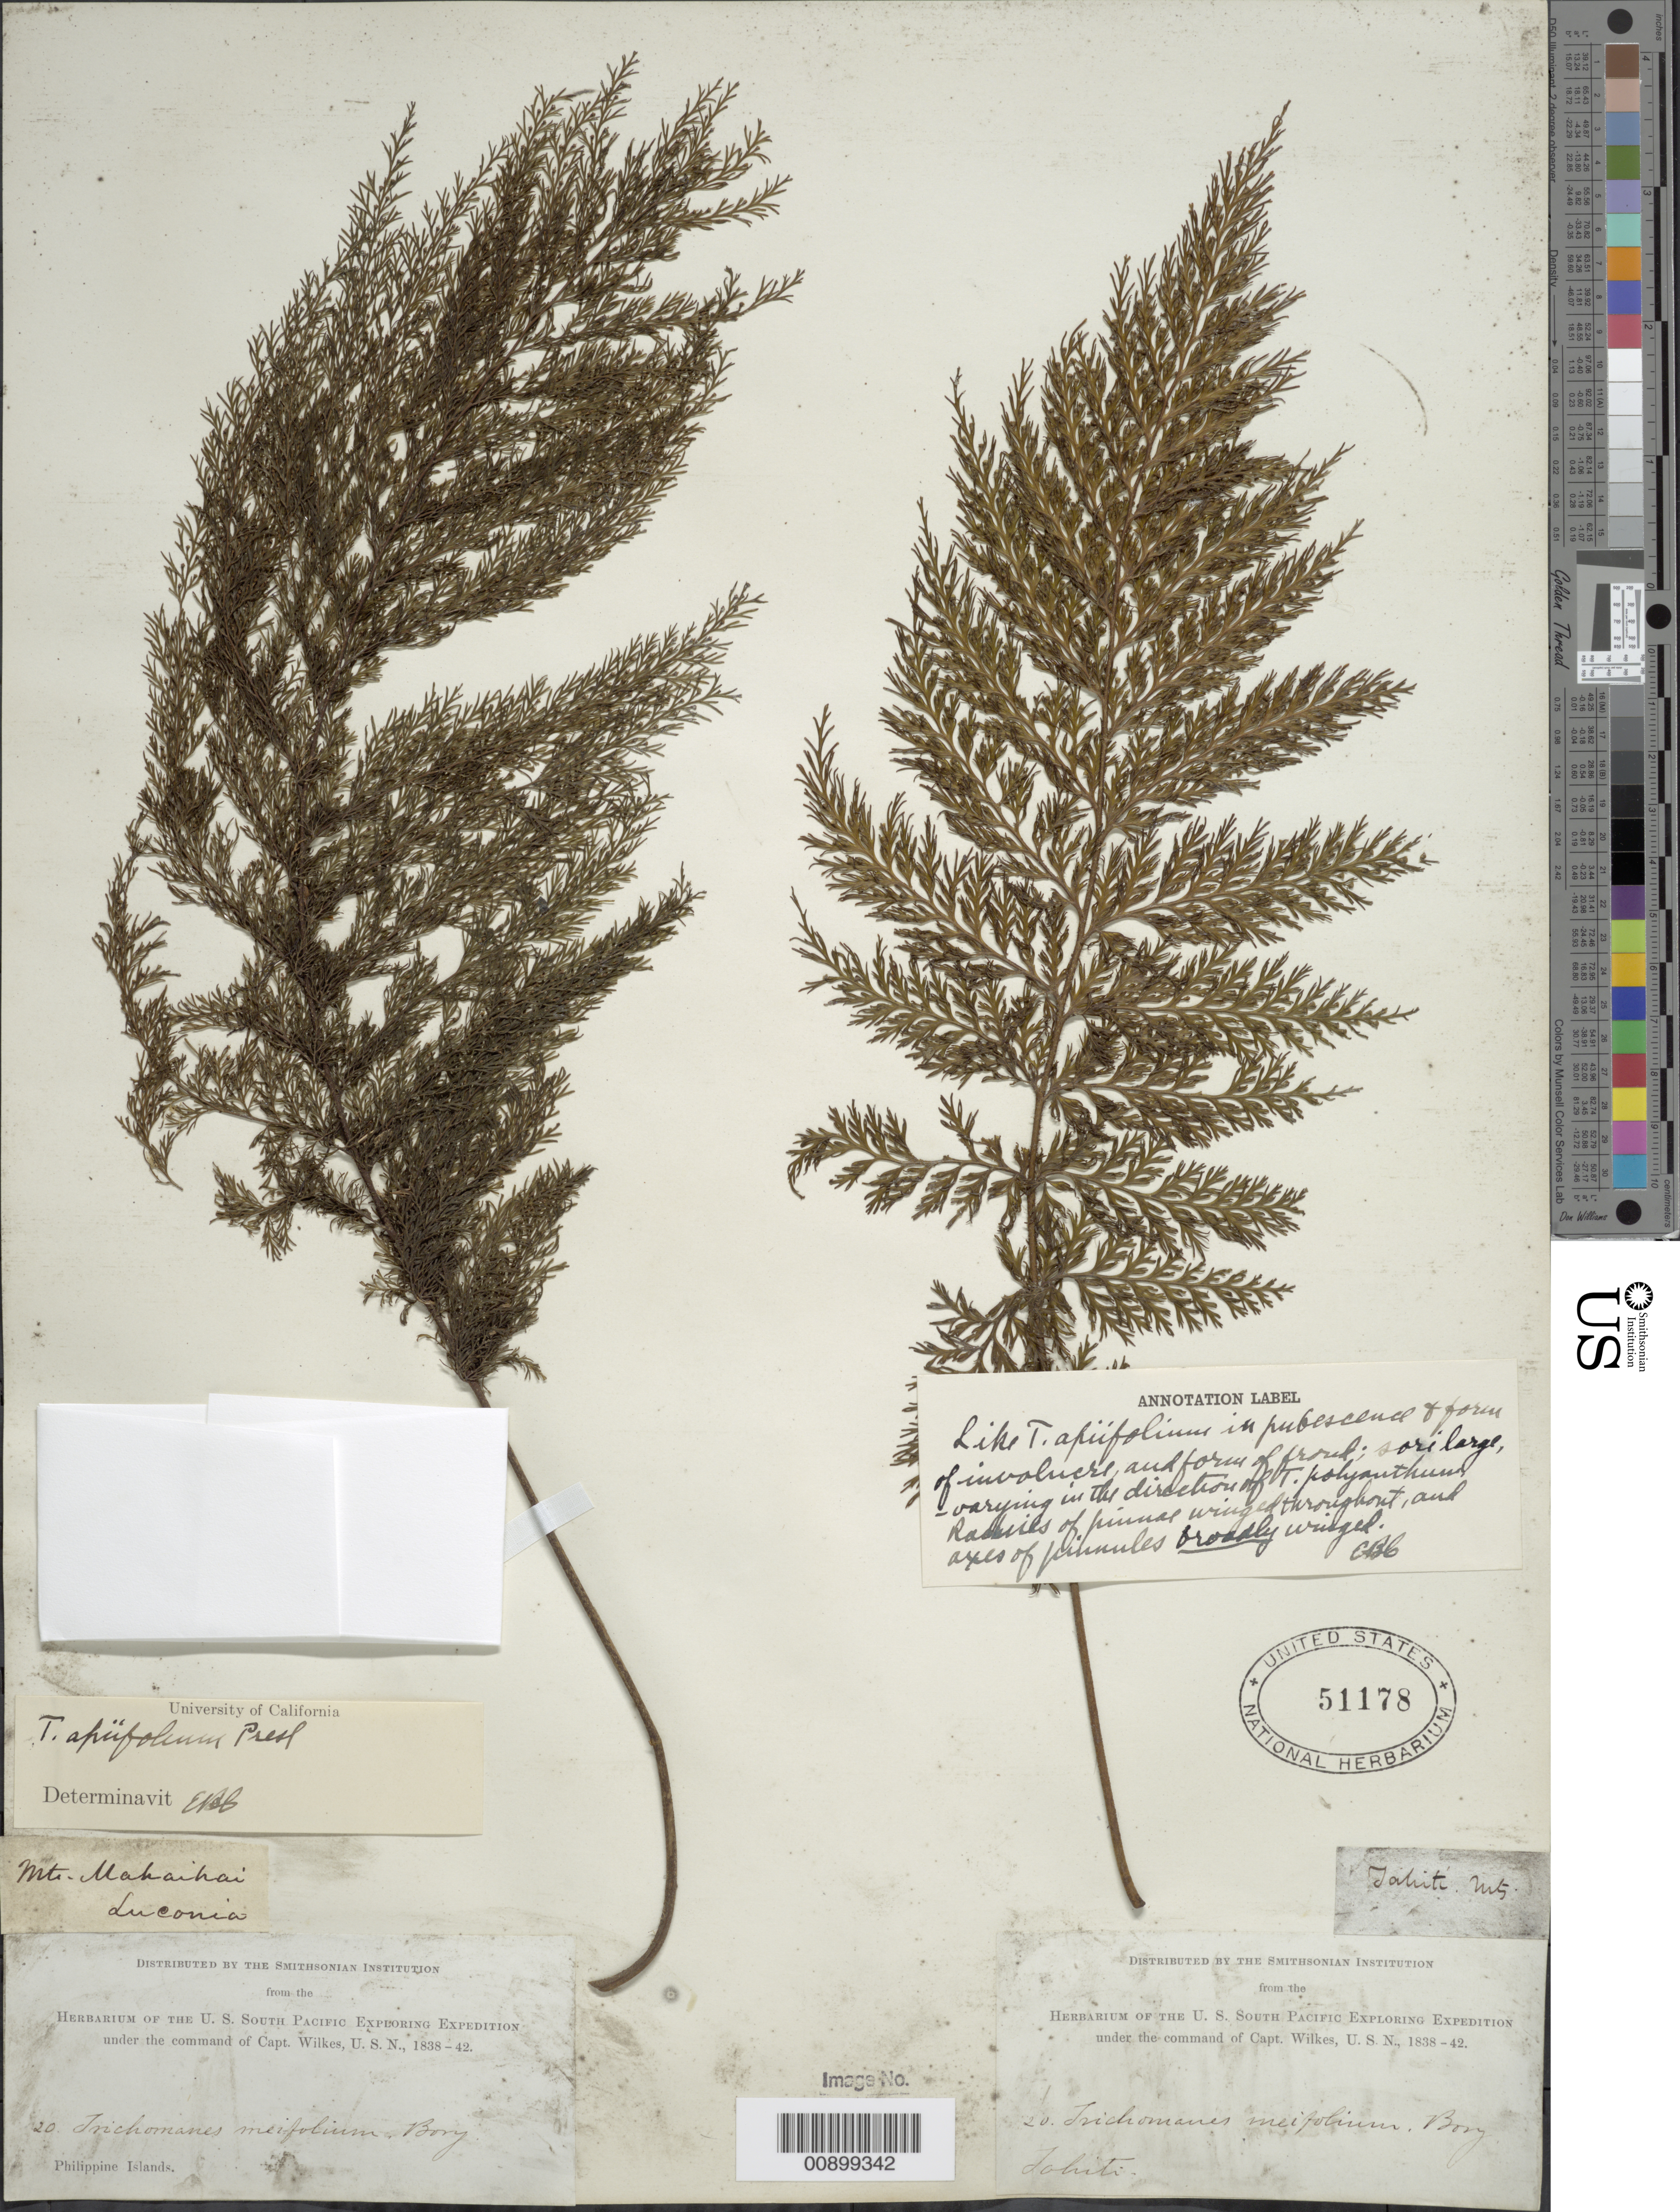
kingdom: Plantae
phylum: Tracheophyta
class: Polypodiopsida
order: Hymenophyllales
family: Hymenophyllaceae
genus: Callistopteris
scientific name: Callistopteris apiifolia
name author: (C. Presl) Copel.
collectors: Wilkes Explor. Exped.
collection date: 1838/1842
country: French Polynesia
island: Tahiti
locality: Tahiti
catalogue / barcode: US 51178